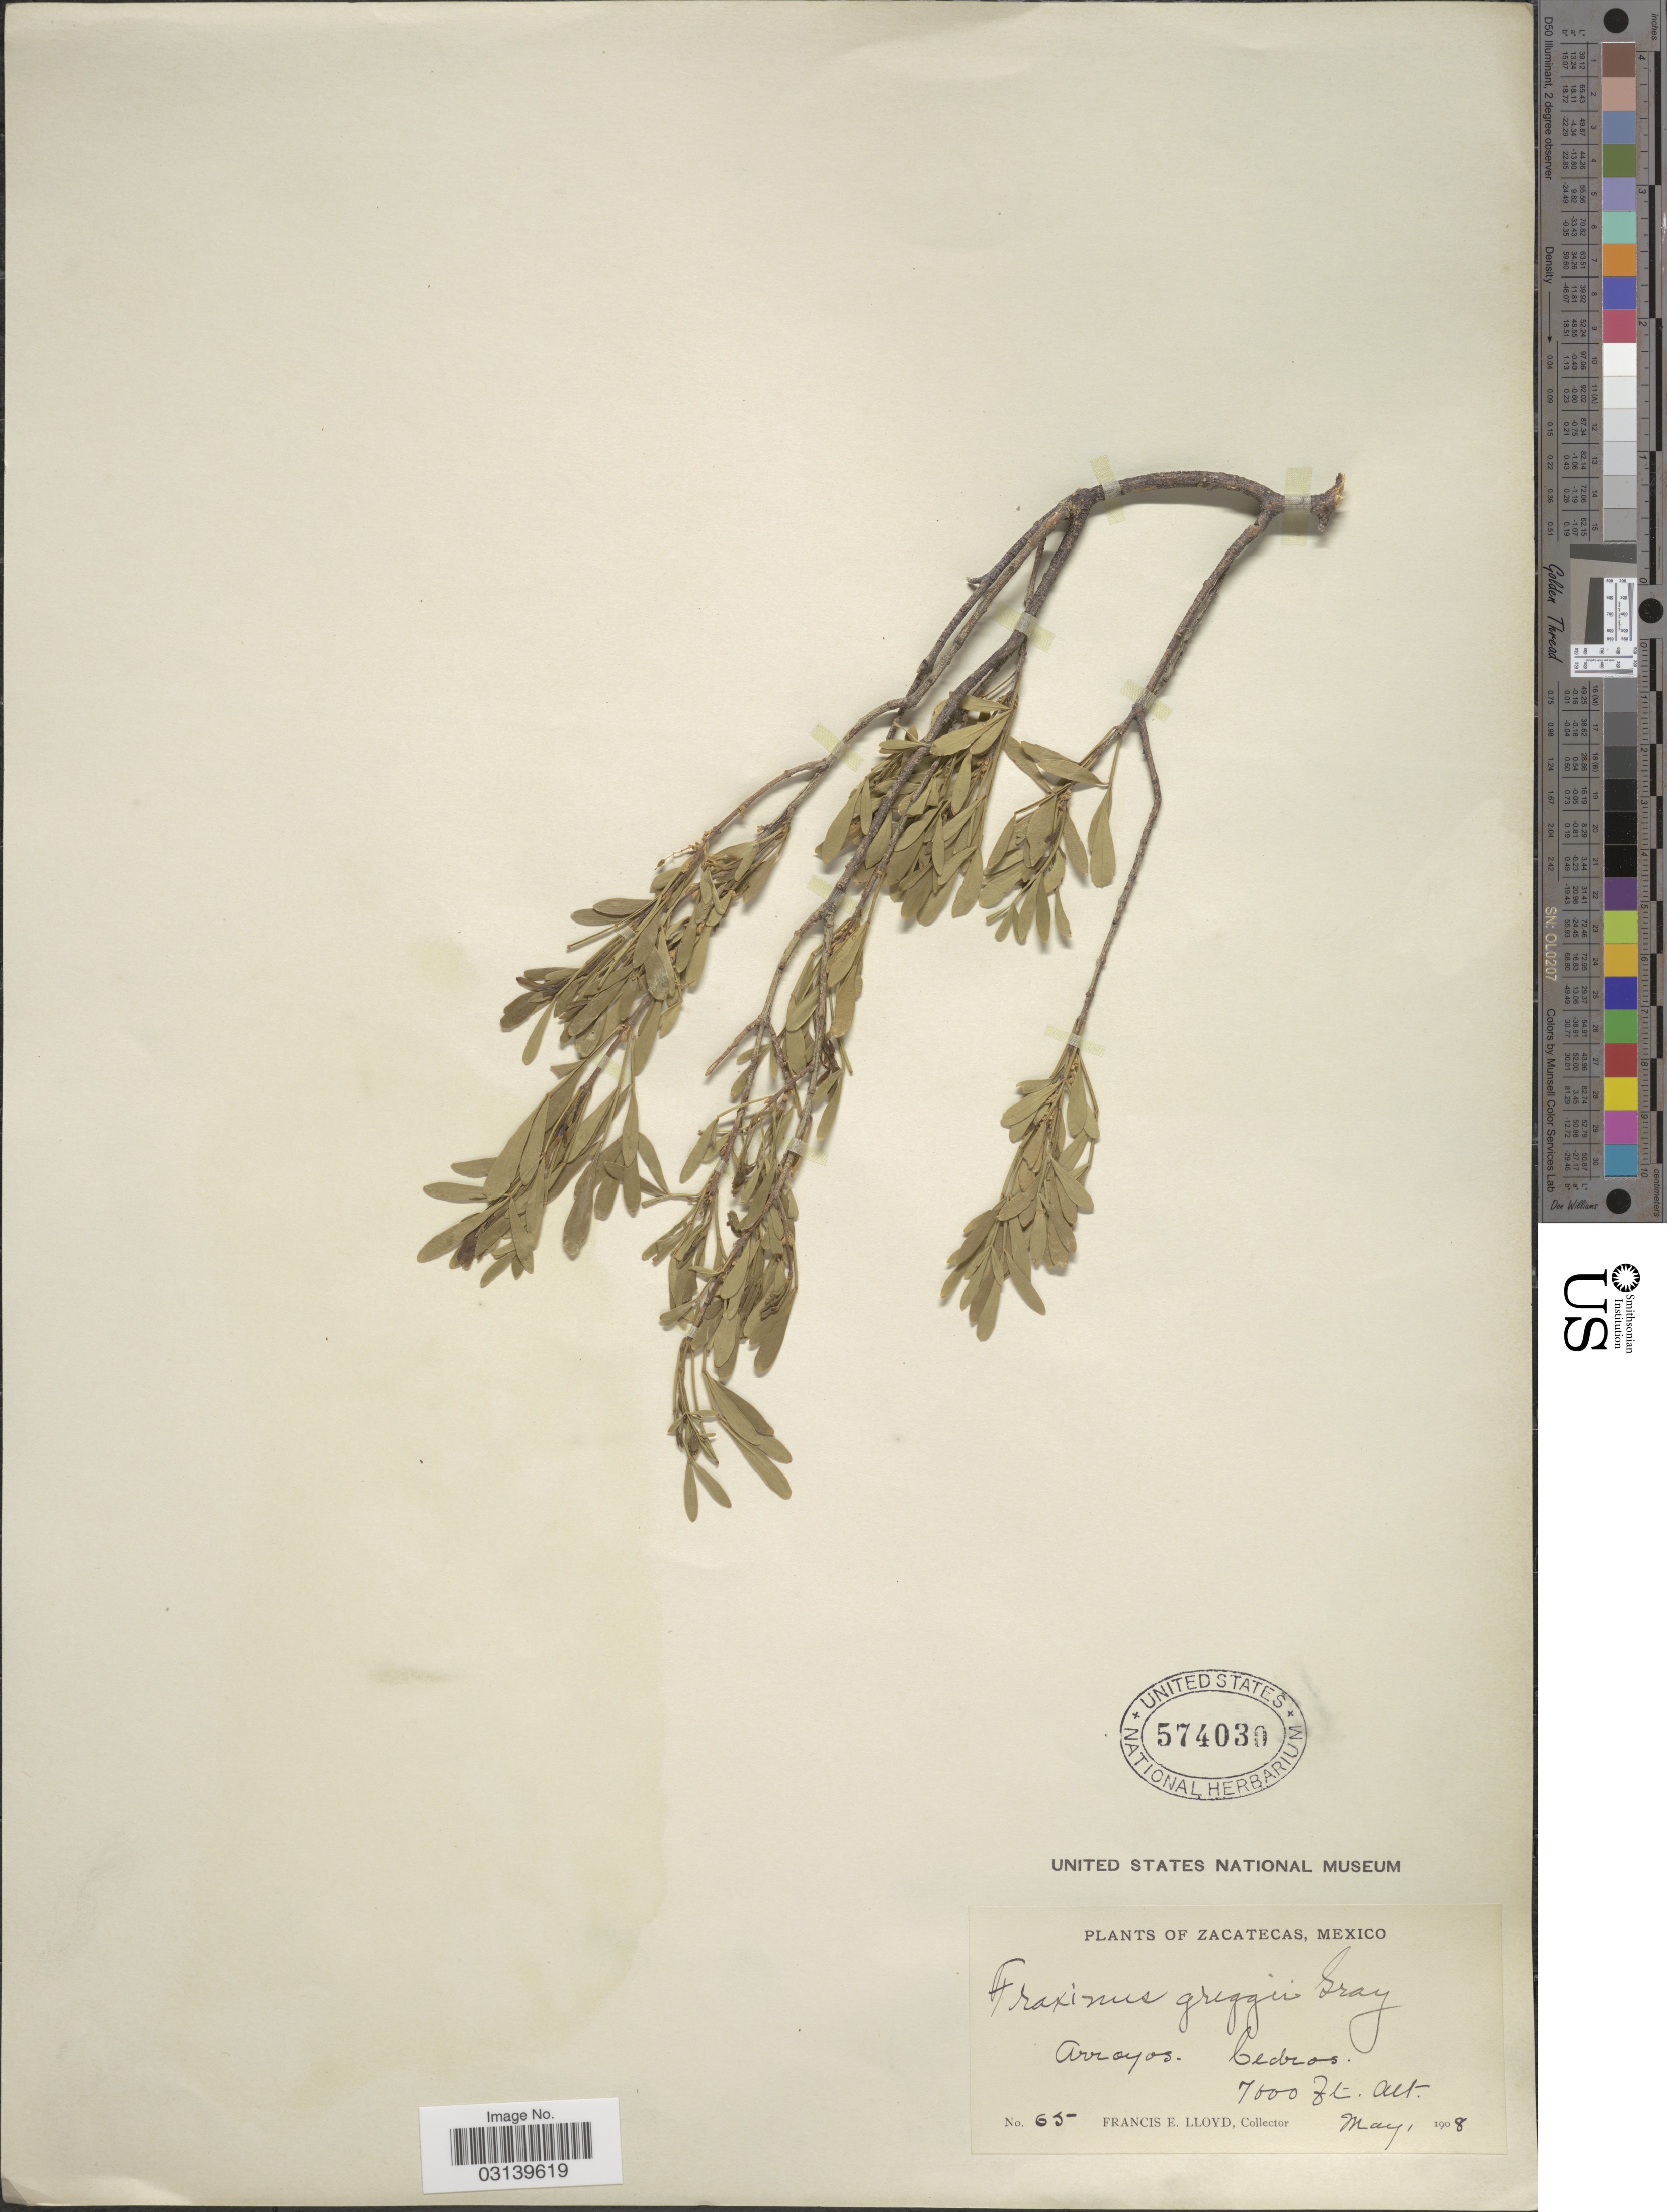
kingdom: Plantae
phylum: Tracheophyta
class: Magnoliopsida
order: Lamiales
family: Oleaceae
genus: Fraxinus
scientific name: Fraxinus greggii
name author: A. Gray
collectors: Lloyd, C. E.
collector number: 65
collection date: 1908-05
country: Mexico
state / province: Zacatecas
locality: Arroyos. Cedros.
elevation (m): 2134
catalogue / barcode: US 574030